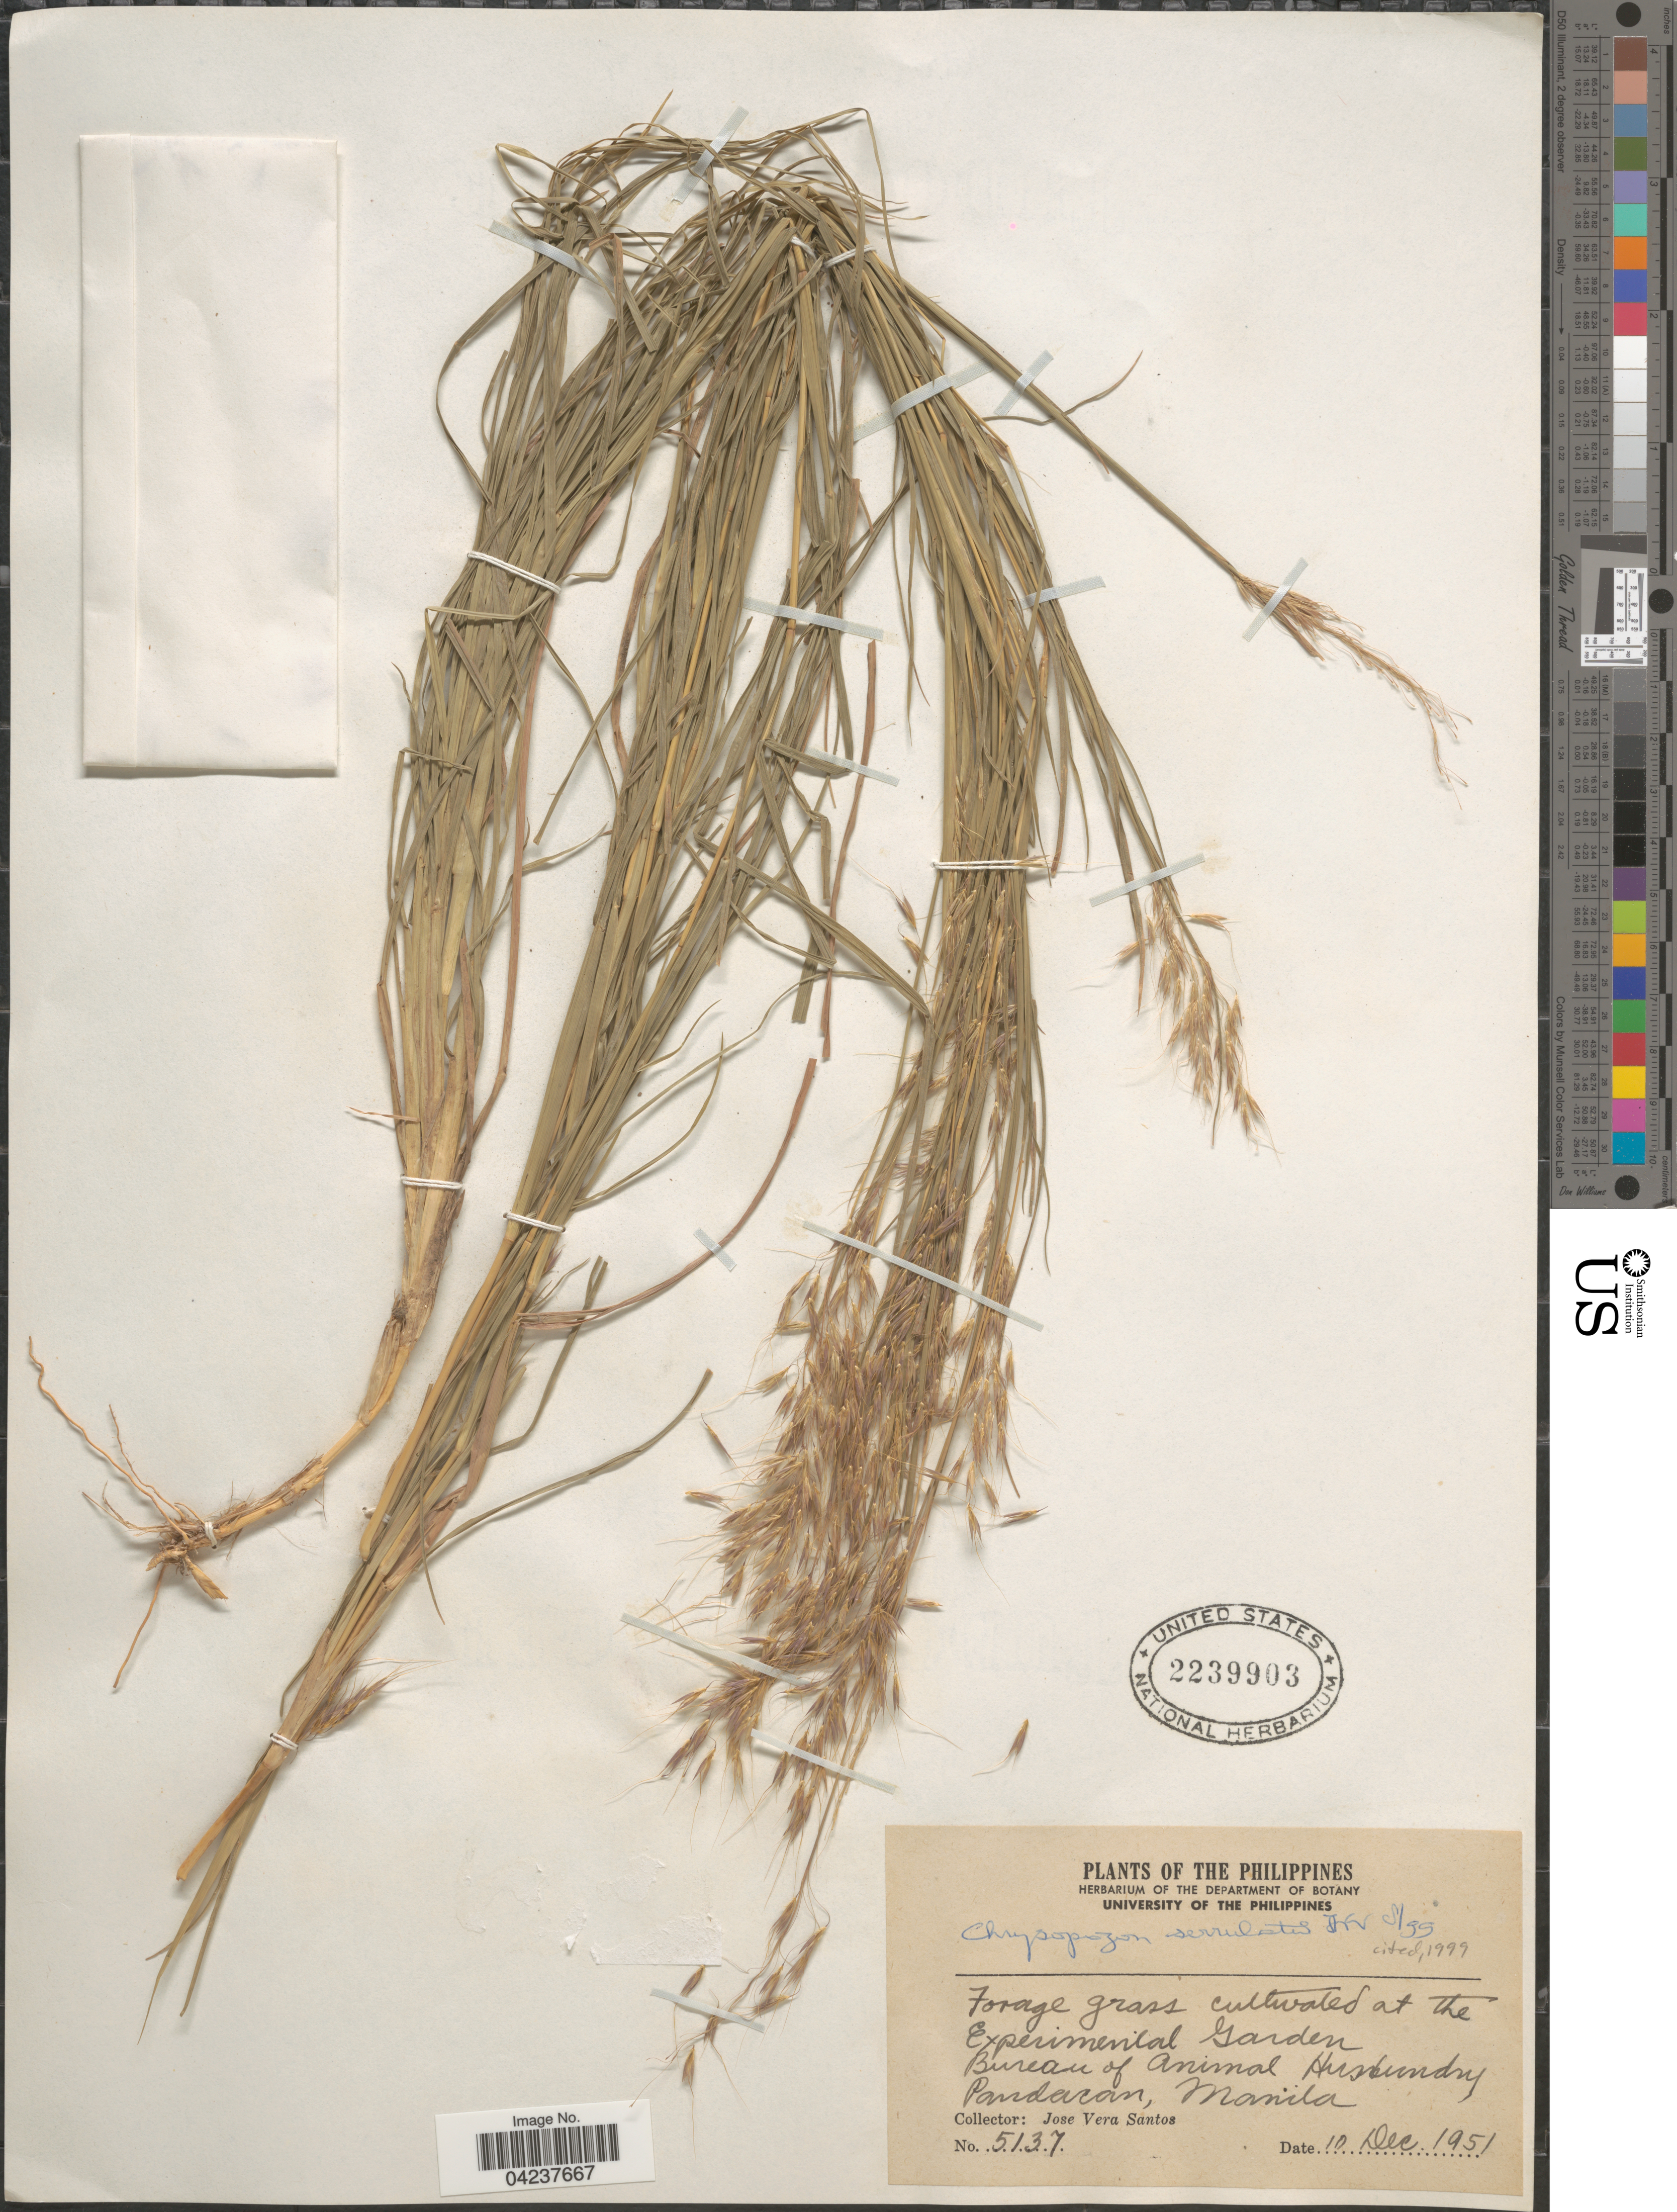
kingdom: Plantae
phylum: Tracheophyta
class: Liliopsida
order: Poales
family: Poaceae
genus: Chrysopogon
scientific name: Chrysopogon serrulatus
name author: Trin.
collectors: J. Vera Santos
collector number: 5137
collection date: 1951-12-10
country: Philippines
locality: At the Experimental Garden. Bureau of Animal Husbandry Pandacan, Manila.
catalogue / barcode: US 2239903